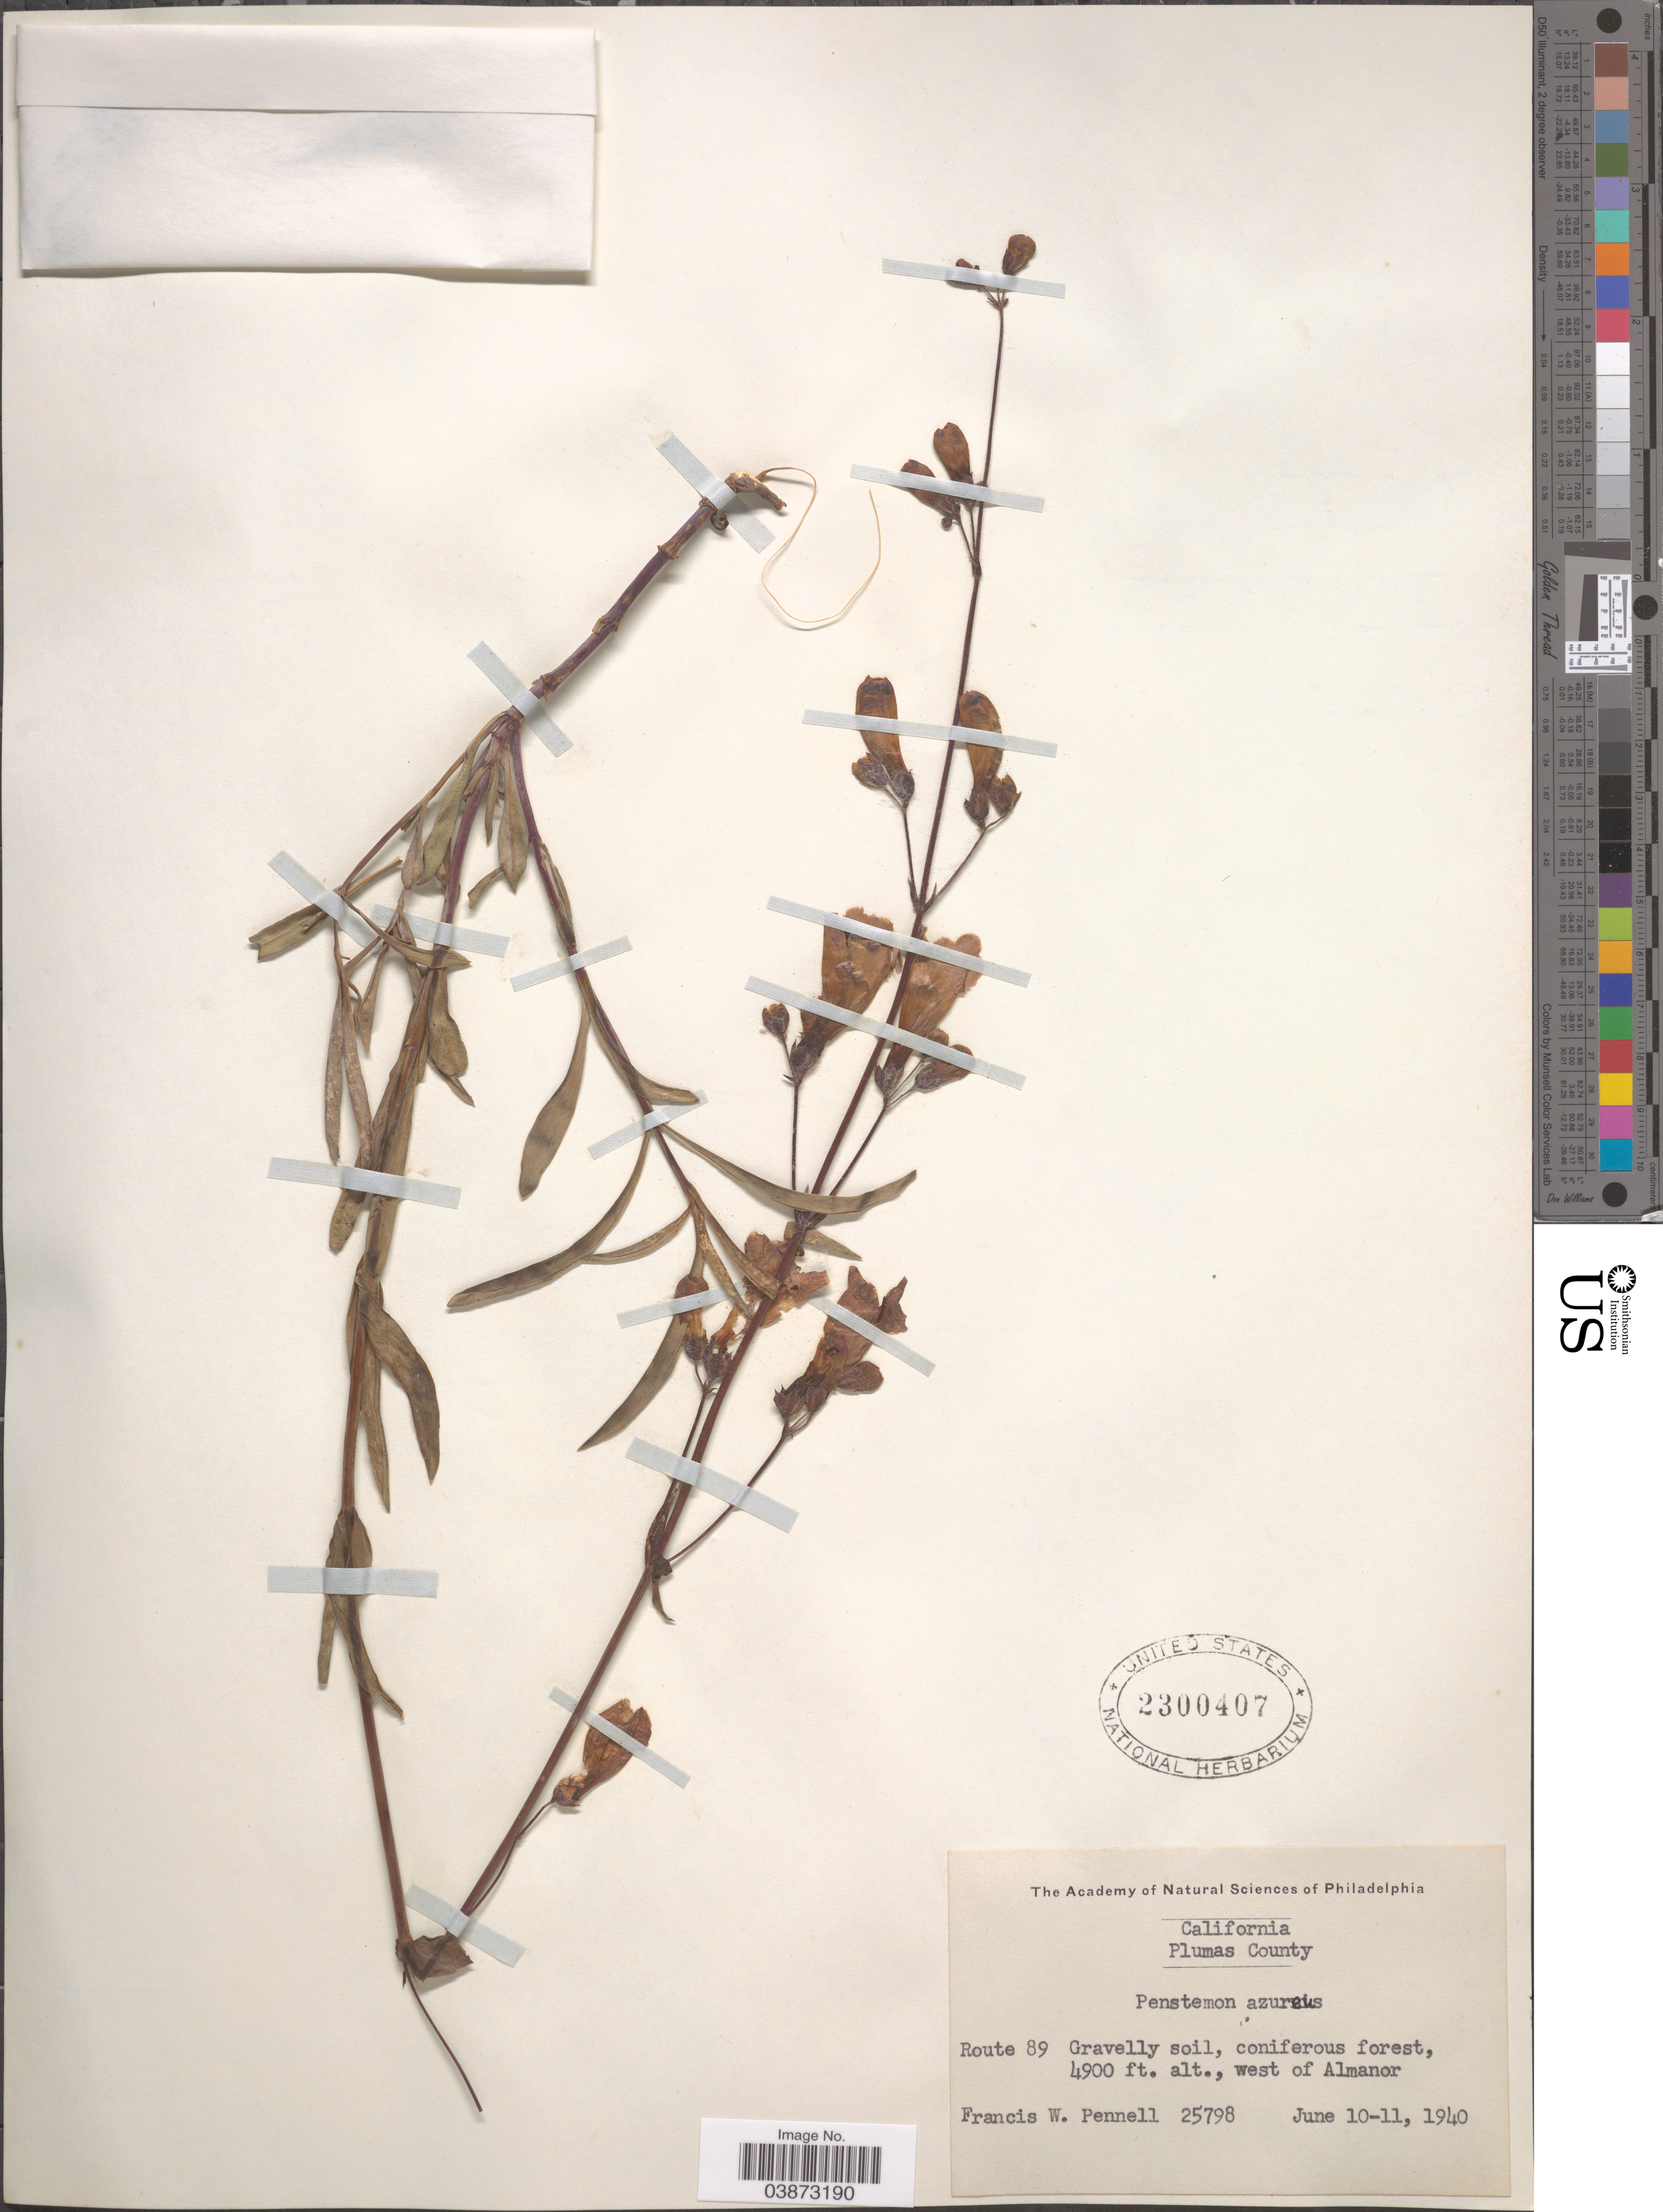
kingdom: Plantae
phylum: Tracheophyta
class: Magnoliopsida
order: Lamiales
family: Plantaginaceae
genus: Penstemon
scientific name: Penstemon azureus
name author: Benth.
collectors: F. W. Pennell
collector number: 25798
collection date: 1940-06-10/1940-06-11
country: United States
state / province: California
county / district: Plumas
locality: Plumas County. Route 89. West of Almanor.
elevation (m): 1494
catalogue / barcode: US 2300407